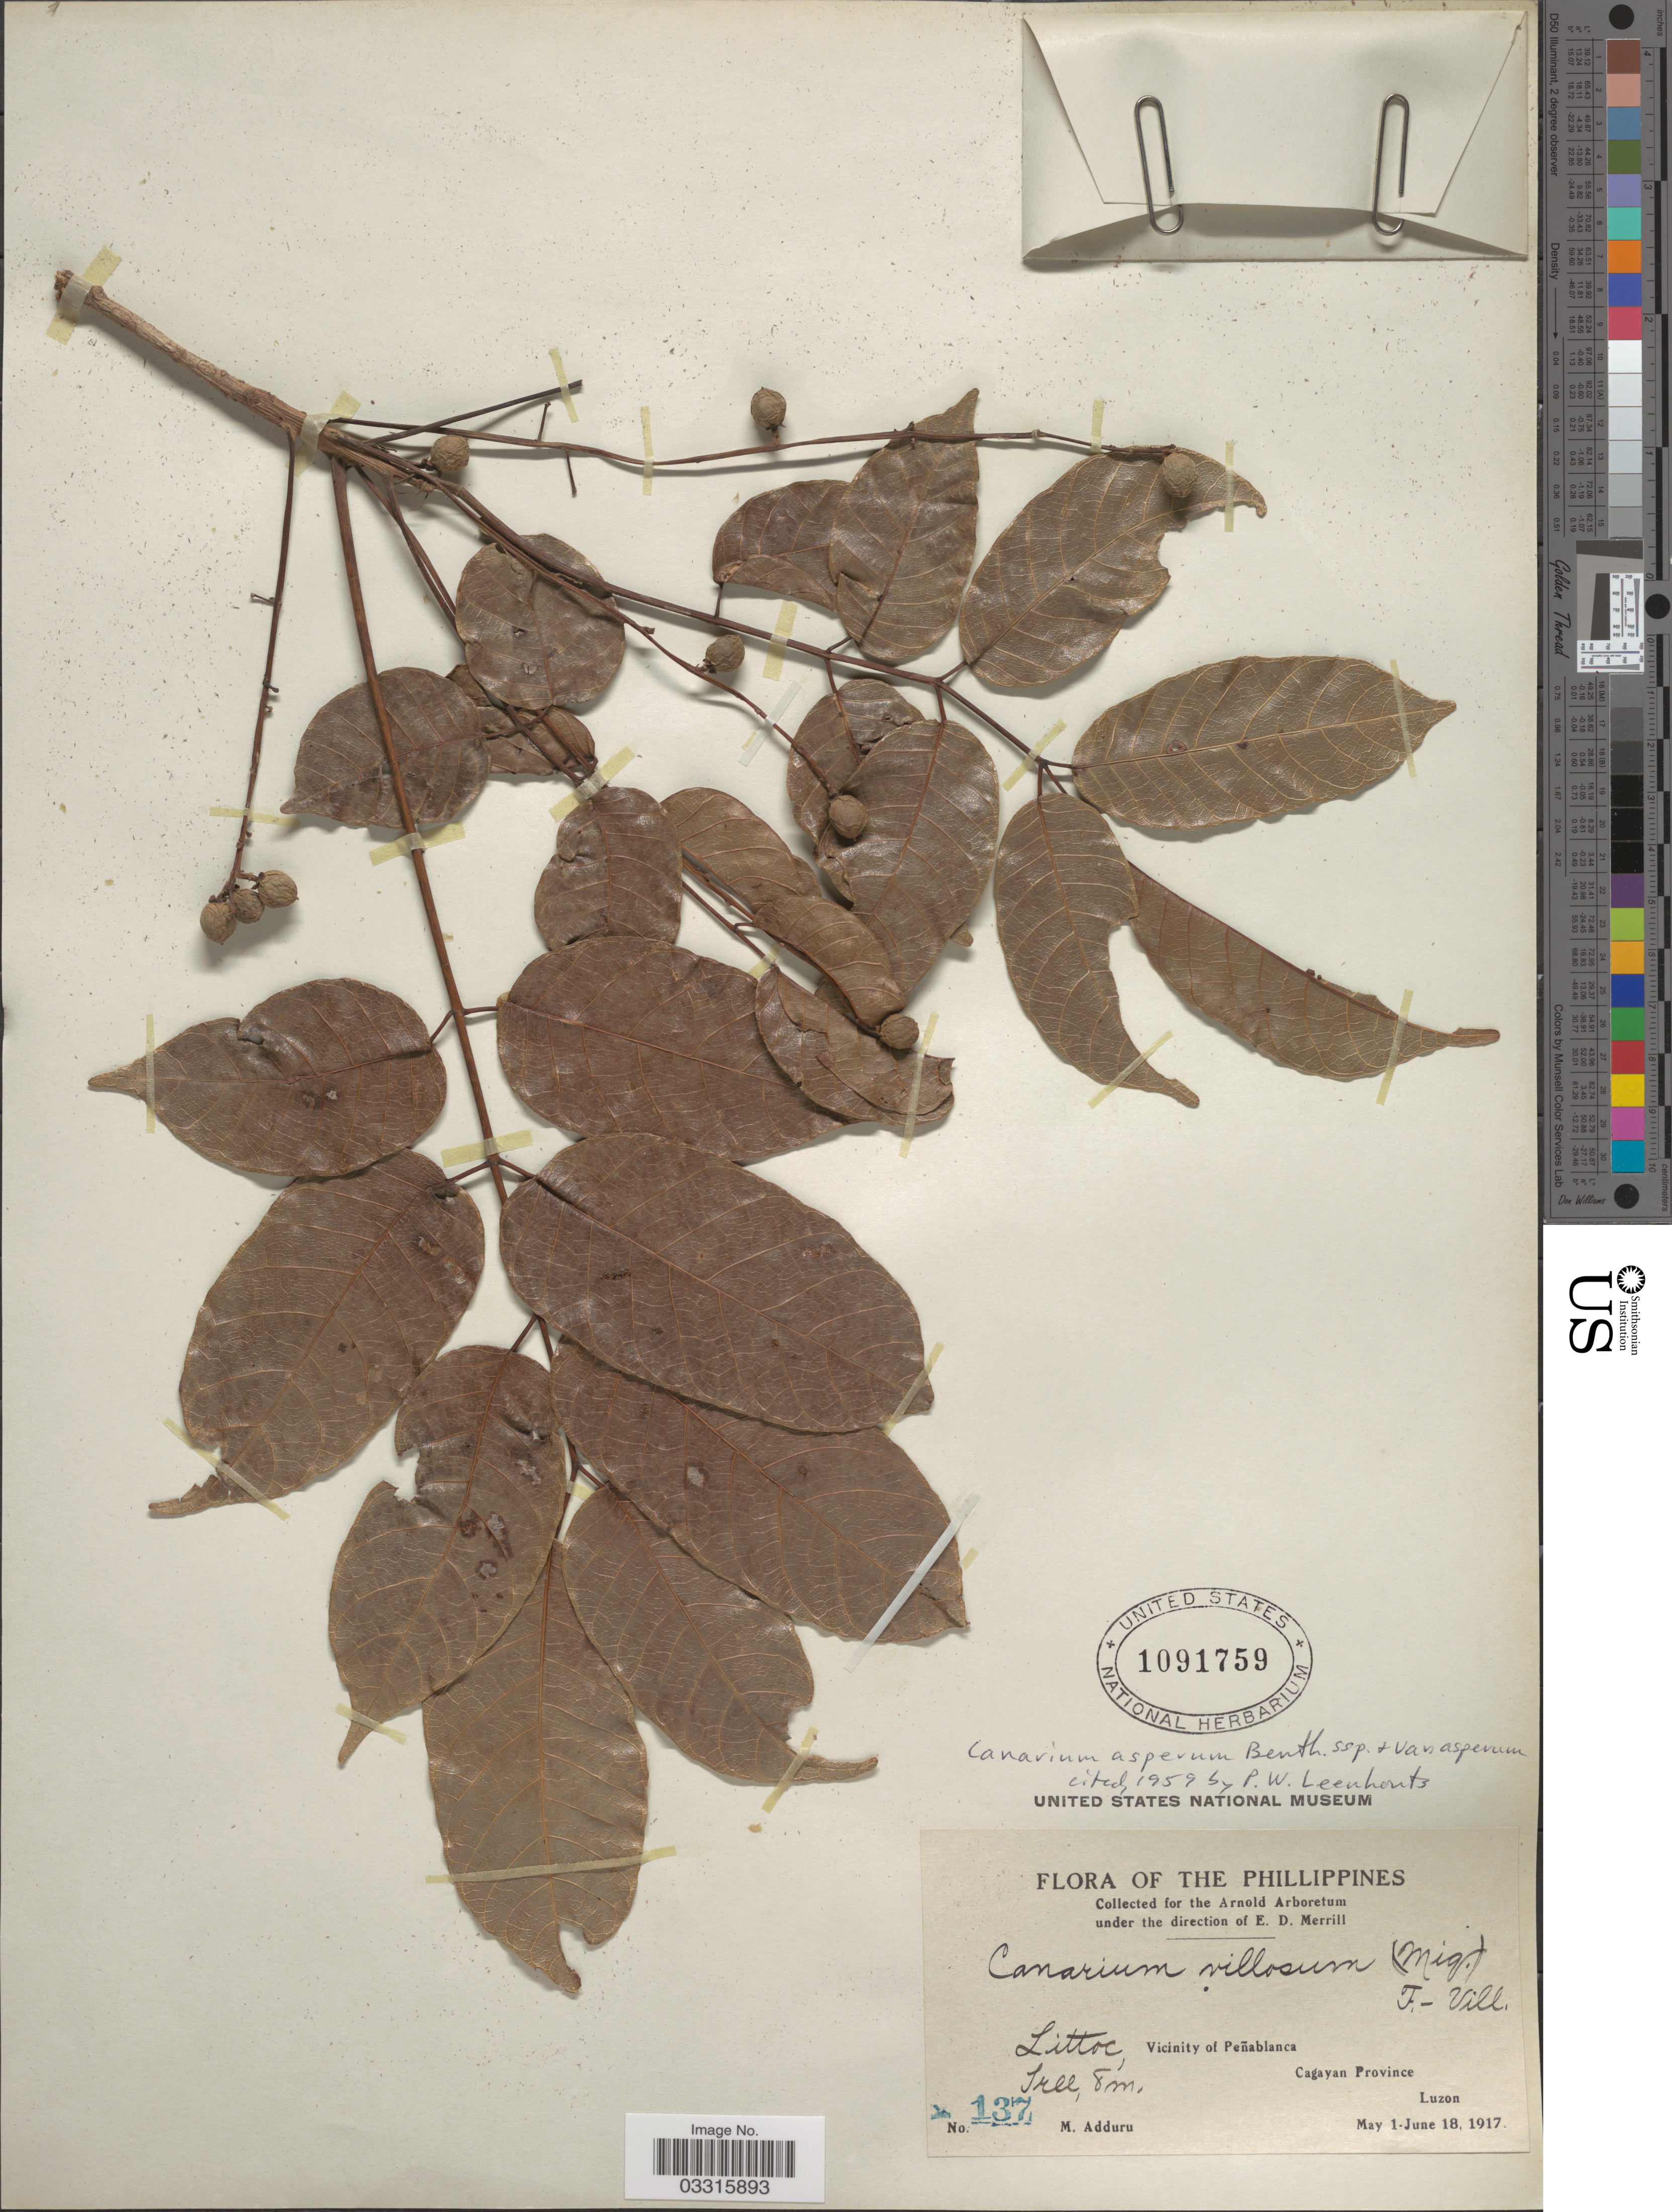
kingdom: Plantae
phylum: Tracheophyta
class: Magnoliopsida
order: Sapindales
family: Burseraceae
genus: Canarium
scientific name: Canarium asperum subsp. asperum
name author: Benth.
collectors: M. Adduru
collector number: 137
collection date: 1917-05-01/1917-06-18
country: Philippines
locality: Littoc, Vicinity of Peñablanca, Cagayan Province.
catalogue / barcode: US 1091759